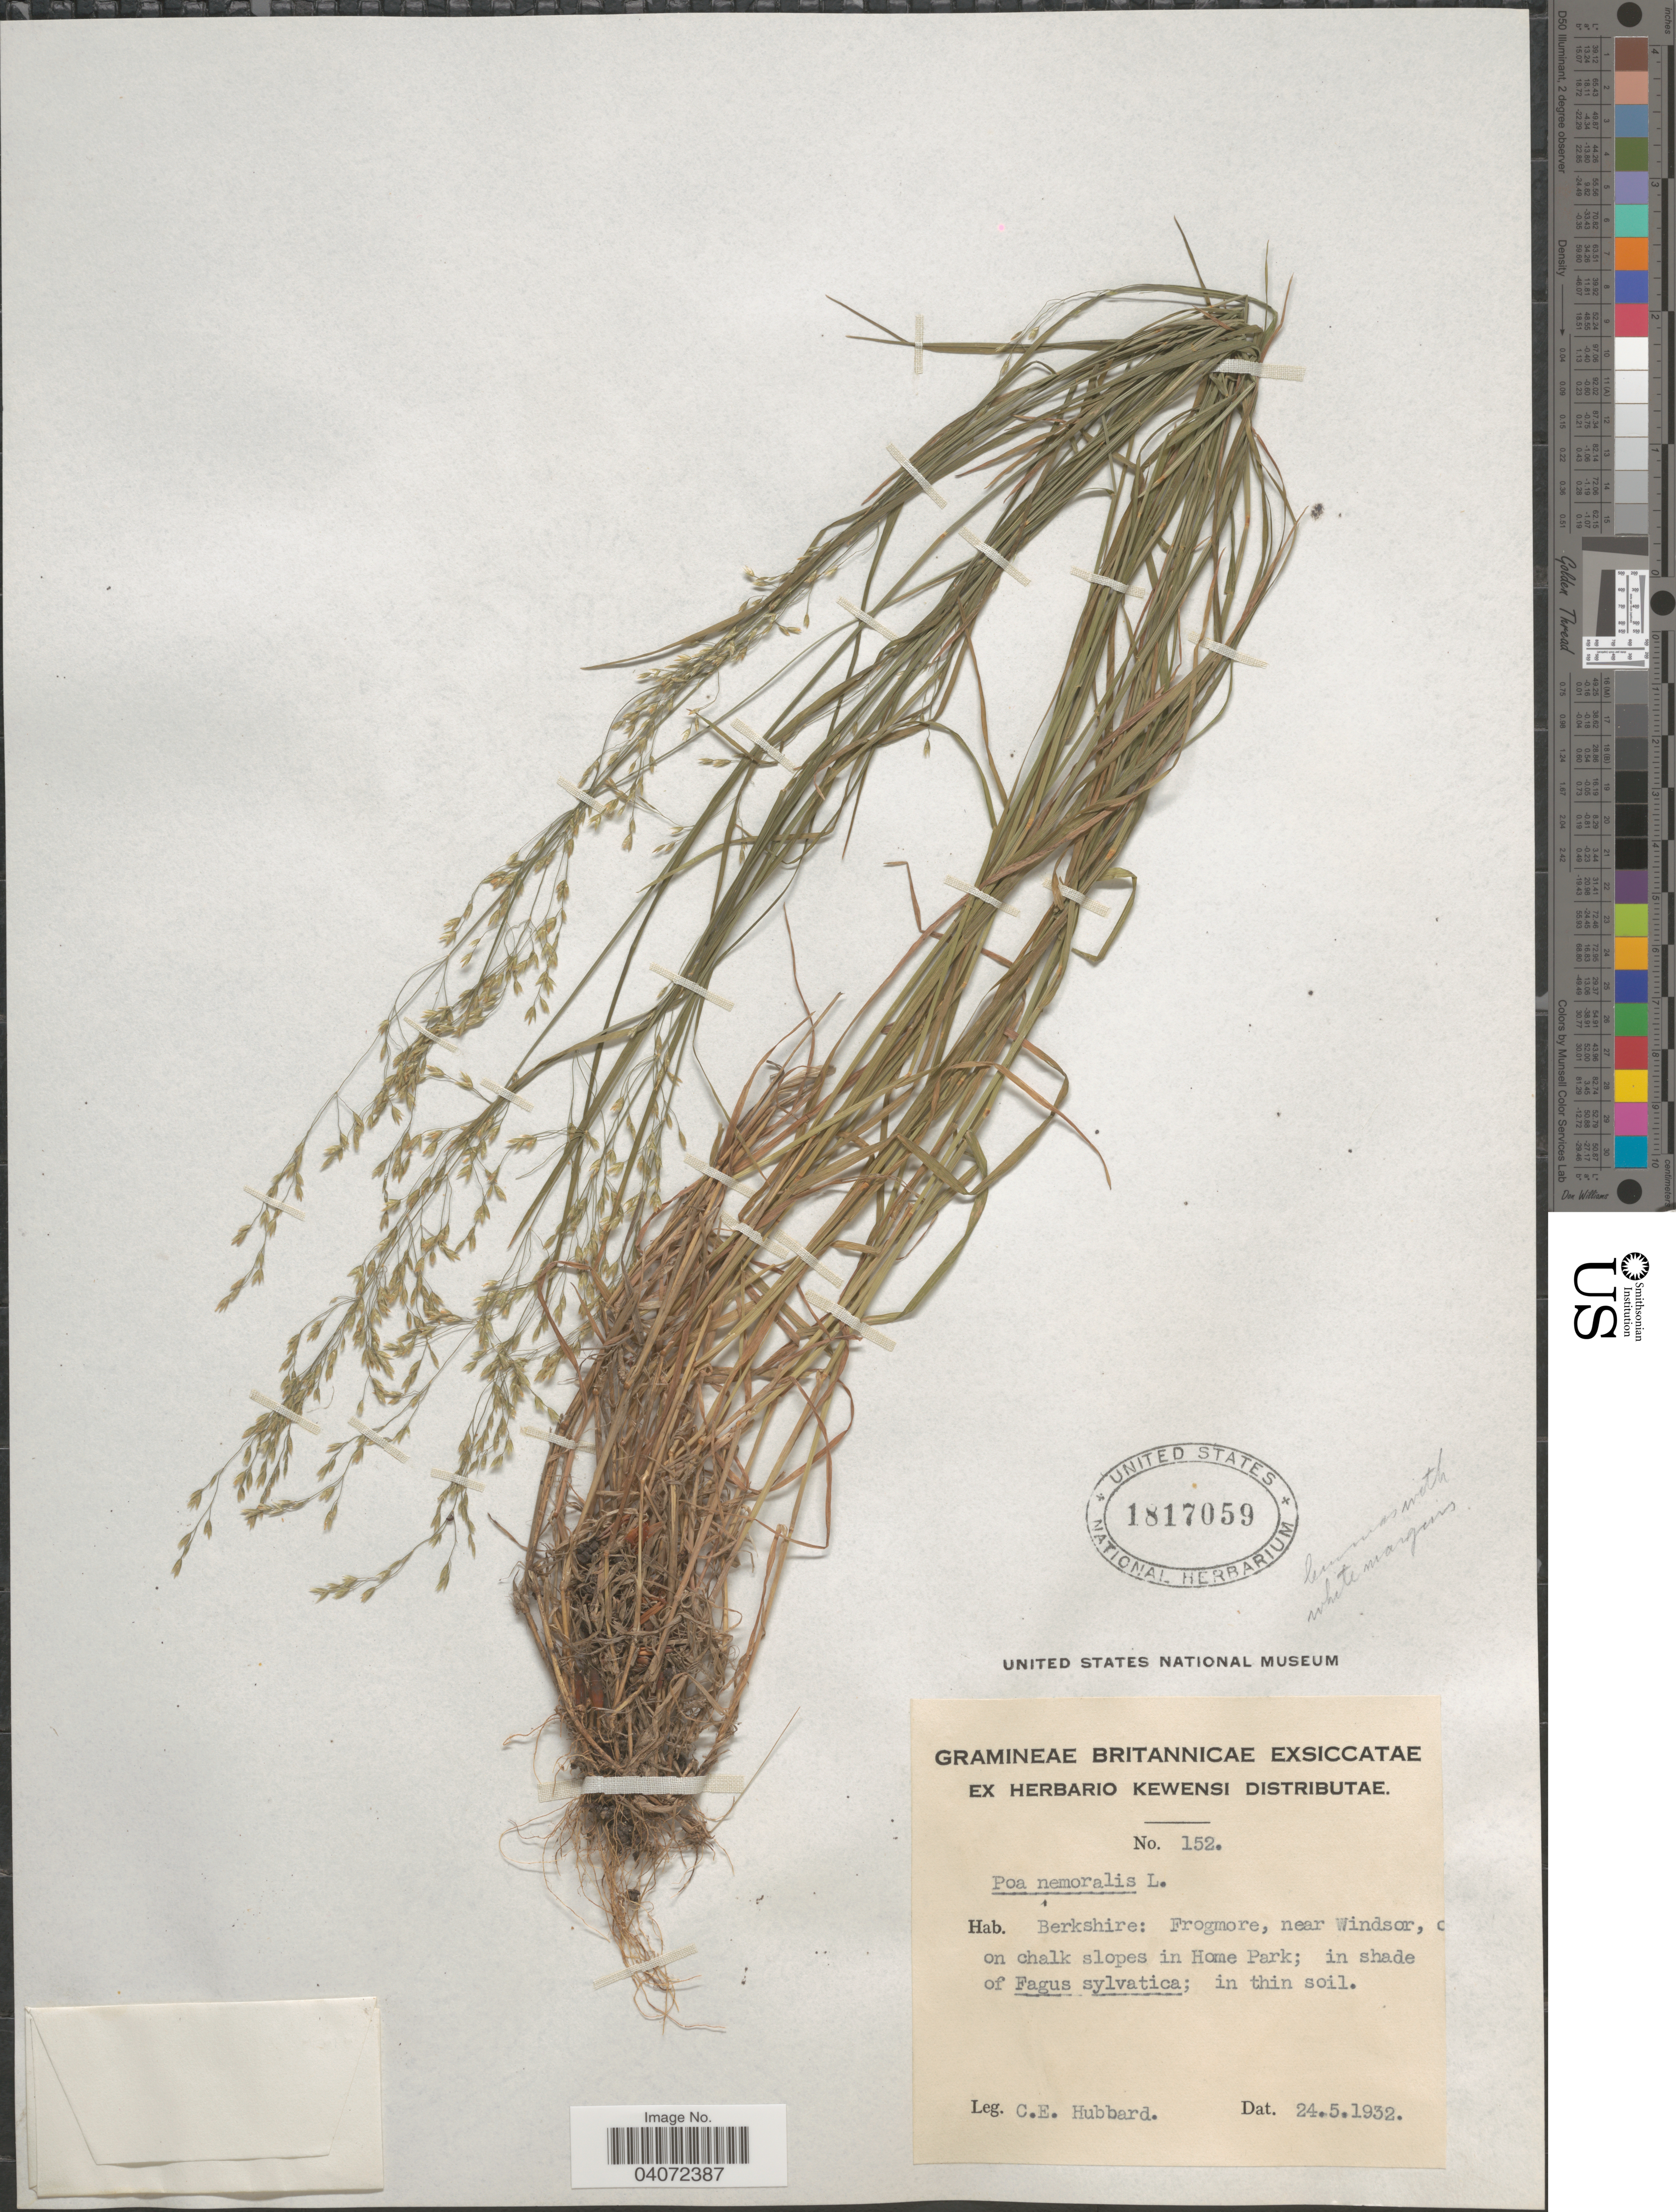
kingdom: Plantae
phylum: Tracheophyta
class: Liliopsida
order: Poales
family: Poaceae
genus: Poa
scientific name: Poa nemoralis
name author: L.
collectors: C. E. Hubbard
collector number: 152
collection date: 1932-05-24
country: United Kingdom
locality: Berkshire: Frogmore, near Windsor, on chalk slopes in Home Park.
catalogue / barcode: US 1817059